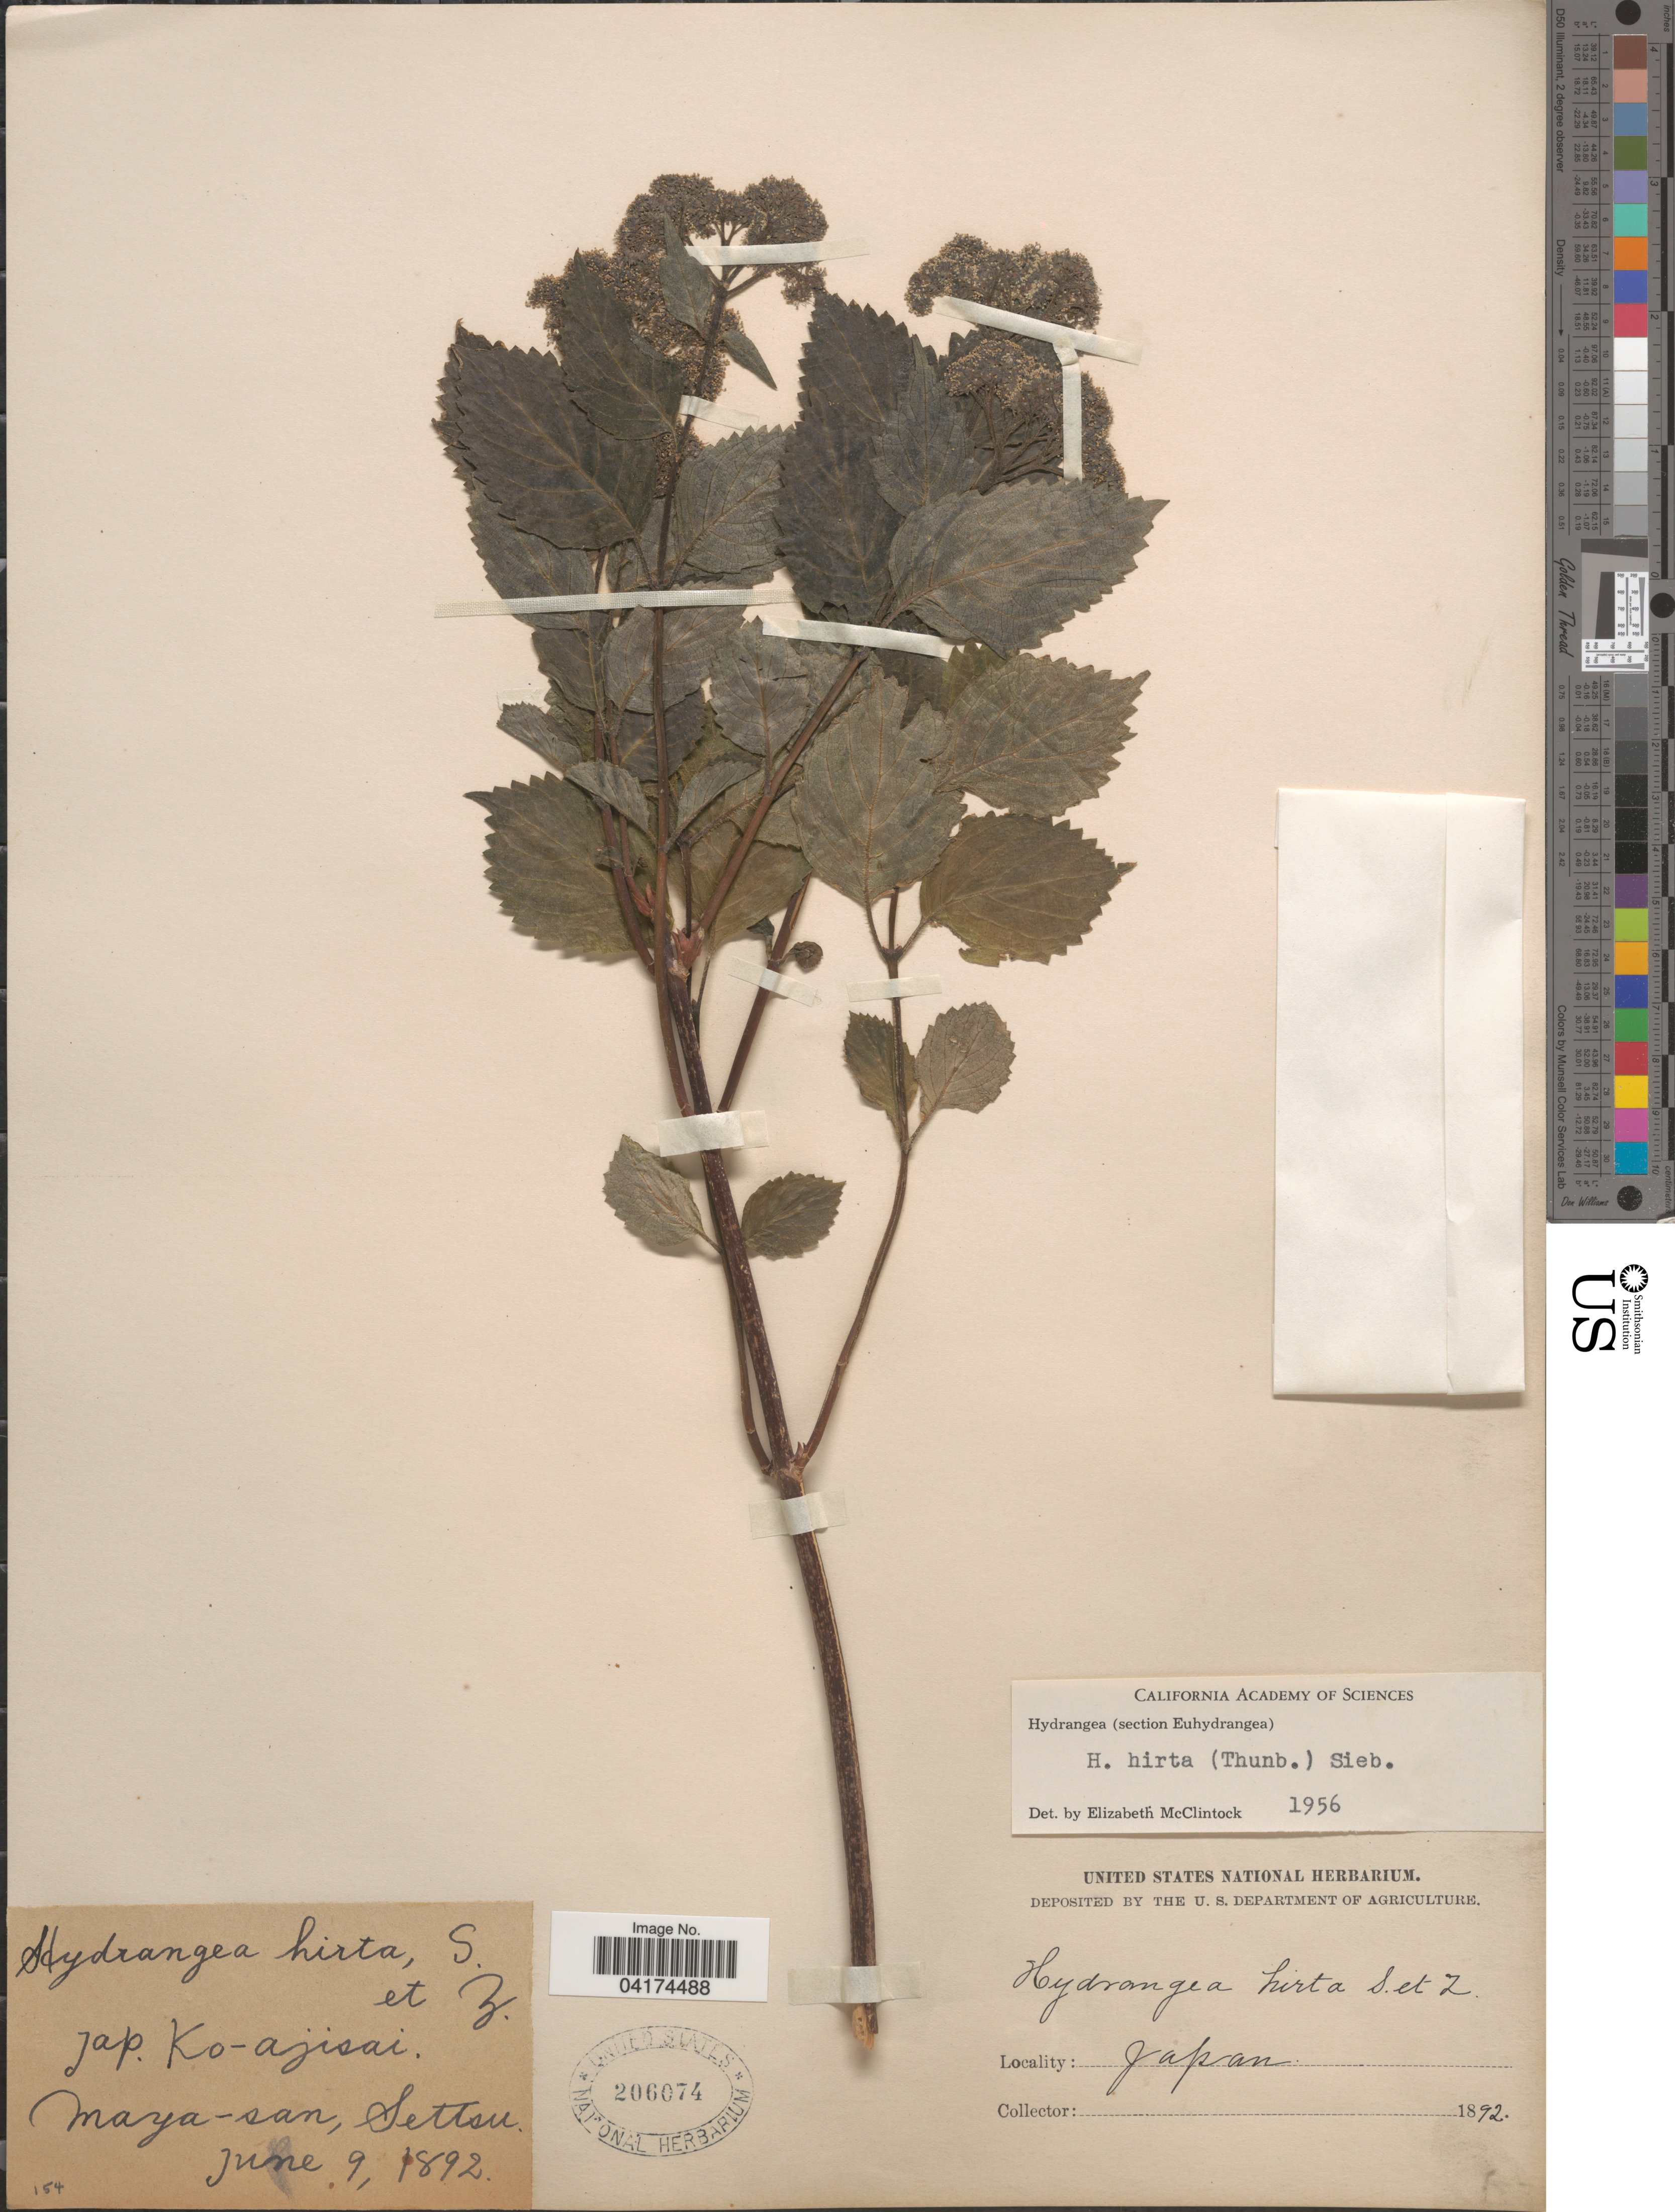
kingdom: Plantae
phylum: Tracheophyta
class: Magnoliopsida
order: Cornales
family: Hydrangeaceae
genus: Hydrangea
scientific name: Hydrangea hirta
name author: (Thunb.) Siebold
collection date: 1892-06-09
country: Japan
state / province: Hyogo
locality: Maya-san, Settsu.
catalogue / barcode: US 206074